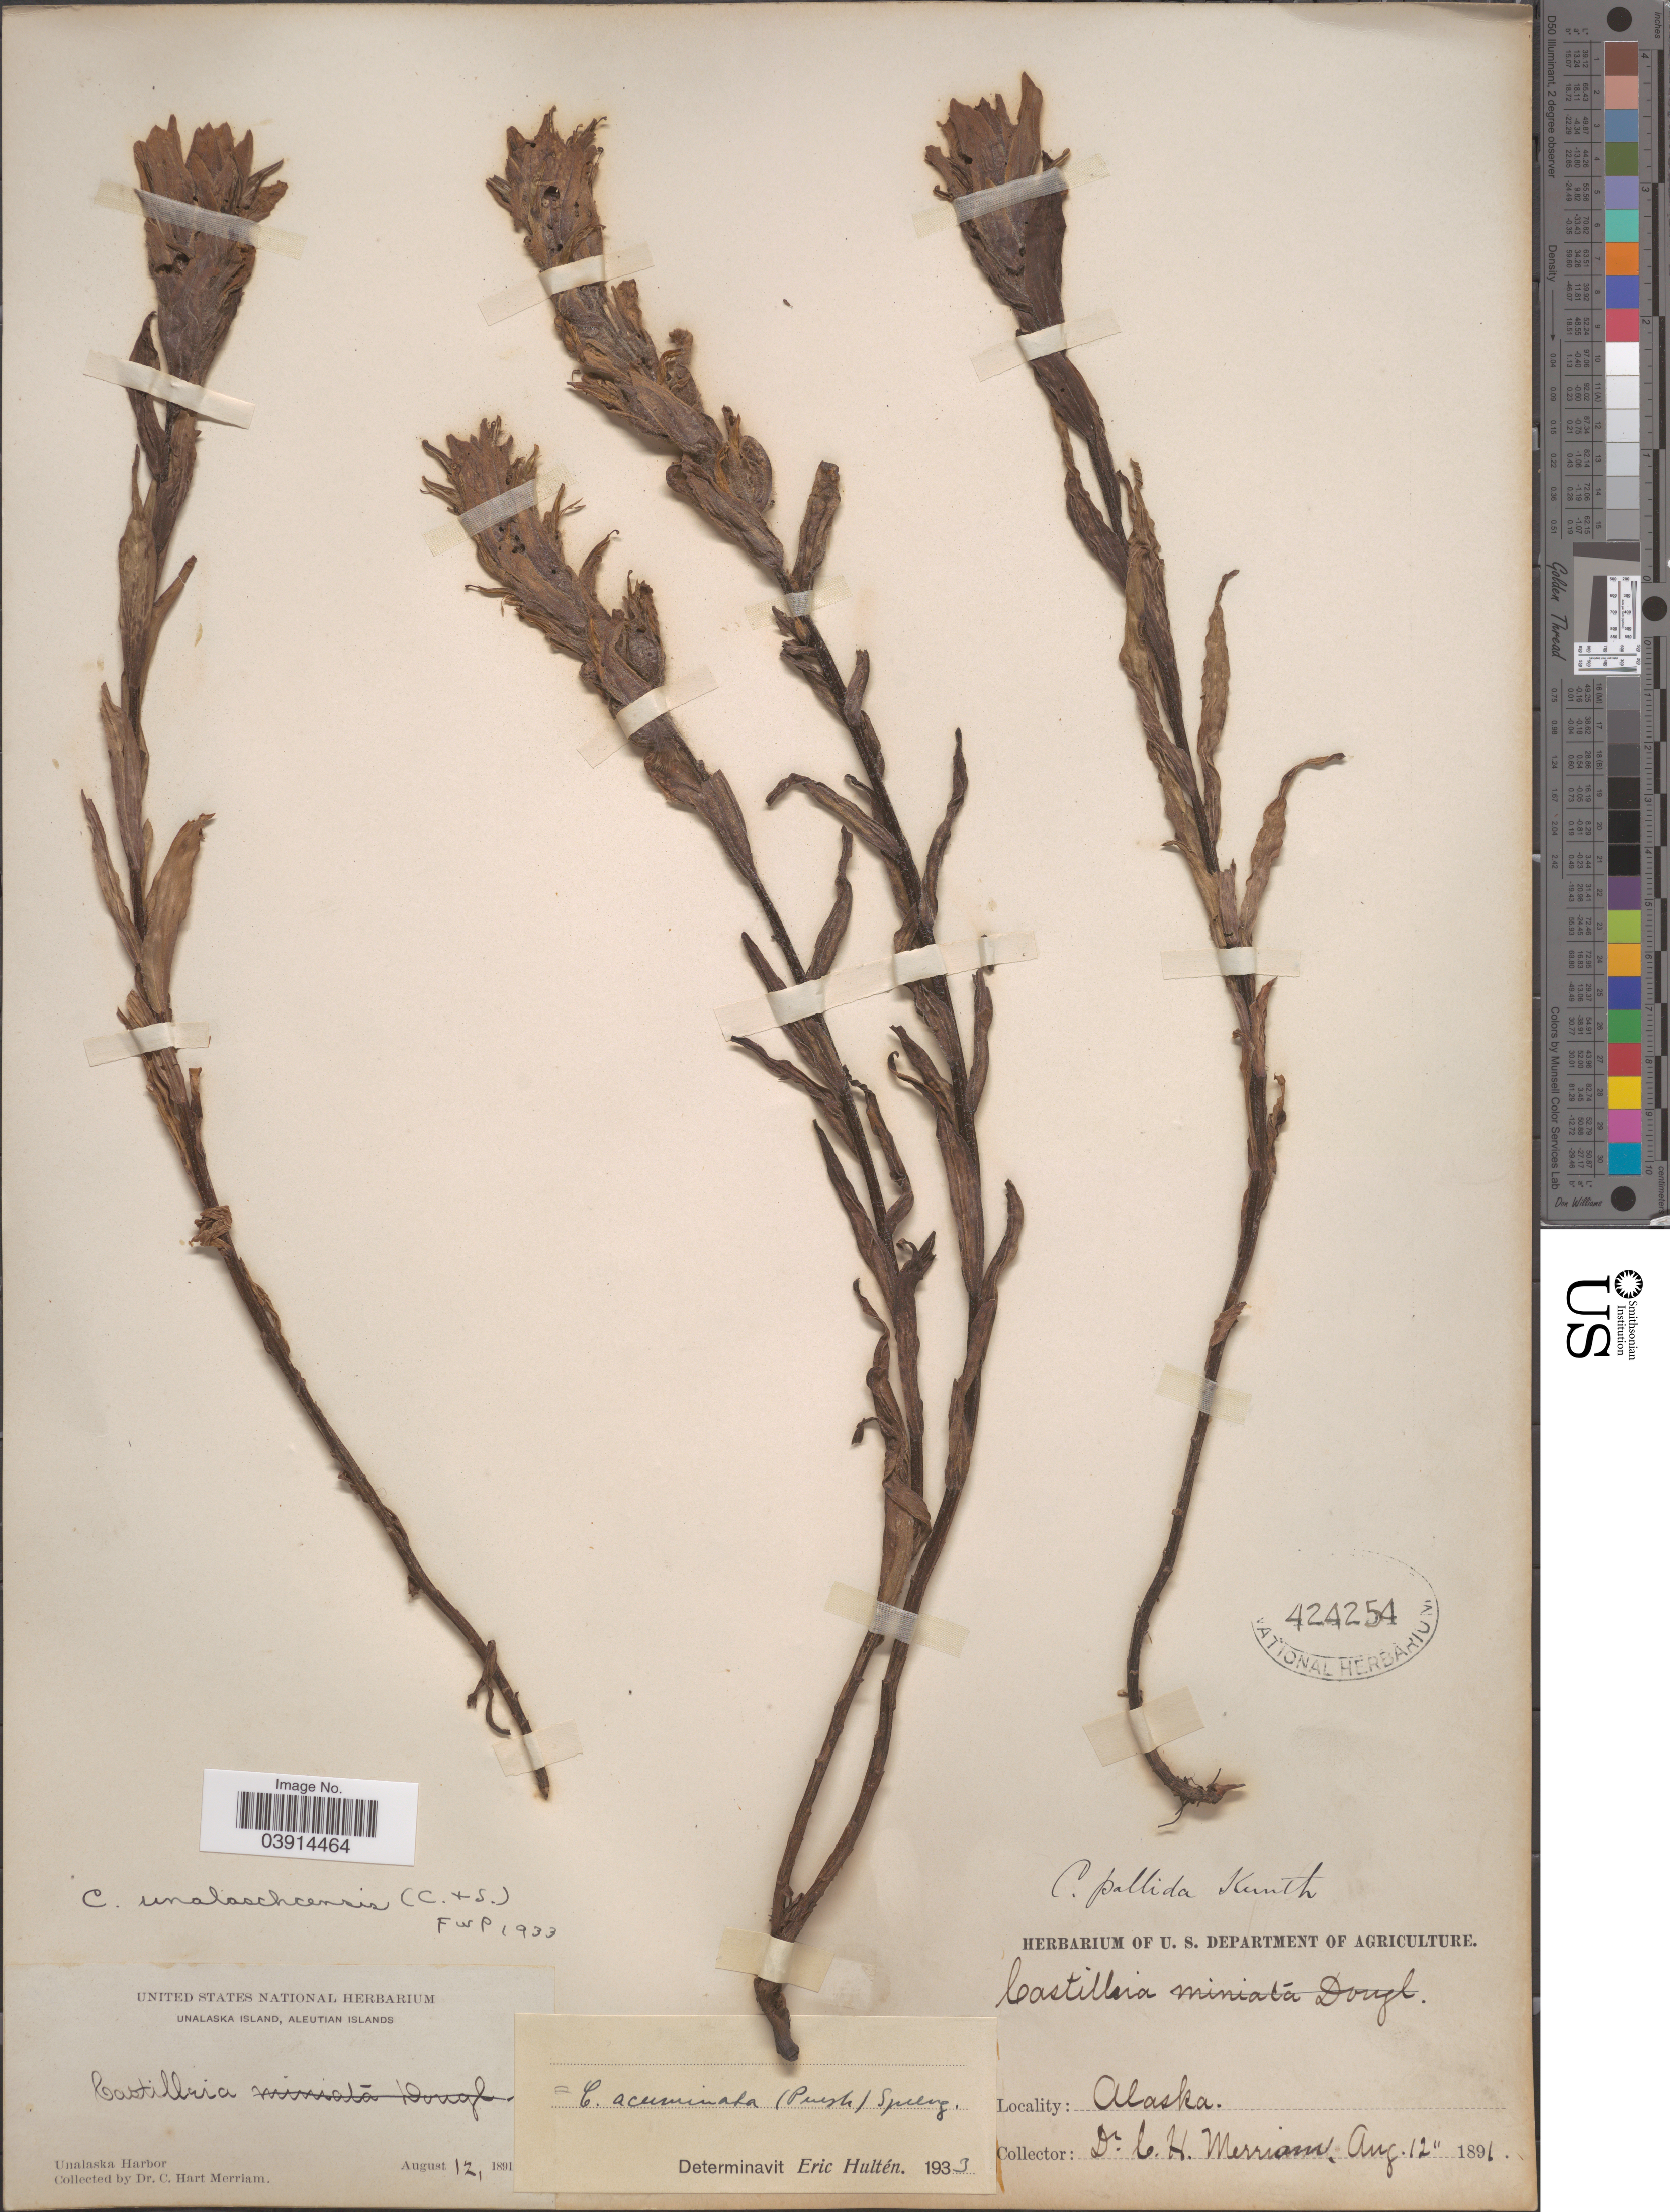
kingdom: Plantae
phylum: Tracheophyta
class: Magnoliopsida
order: Lamiales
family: Orobanchaceae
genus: Castilleja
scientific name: Castilleja unalaschcensis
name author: (Cham. & Schltdl.) Malte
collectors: C. Merriam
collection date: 1891-08-12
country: United States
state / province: Alaska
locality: Unalaska Island, Aleutian Islands. Unalaska Harbor.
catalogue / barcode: US 424254